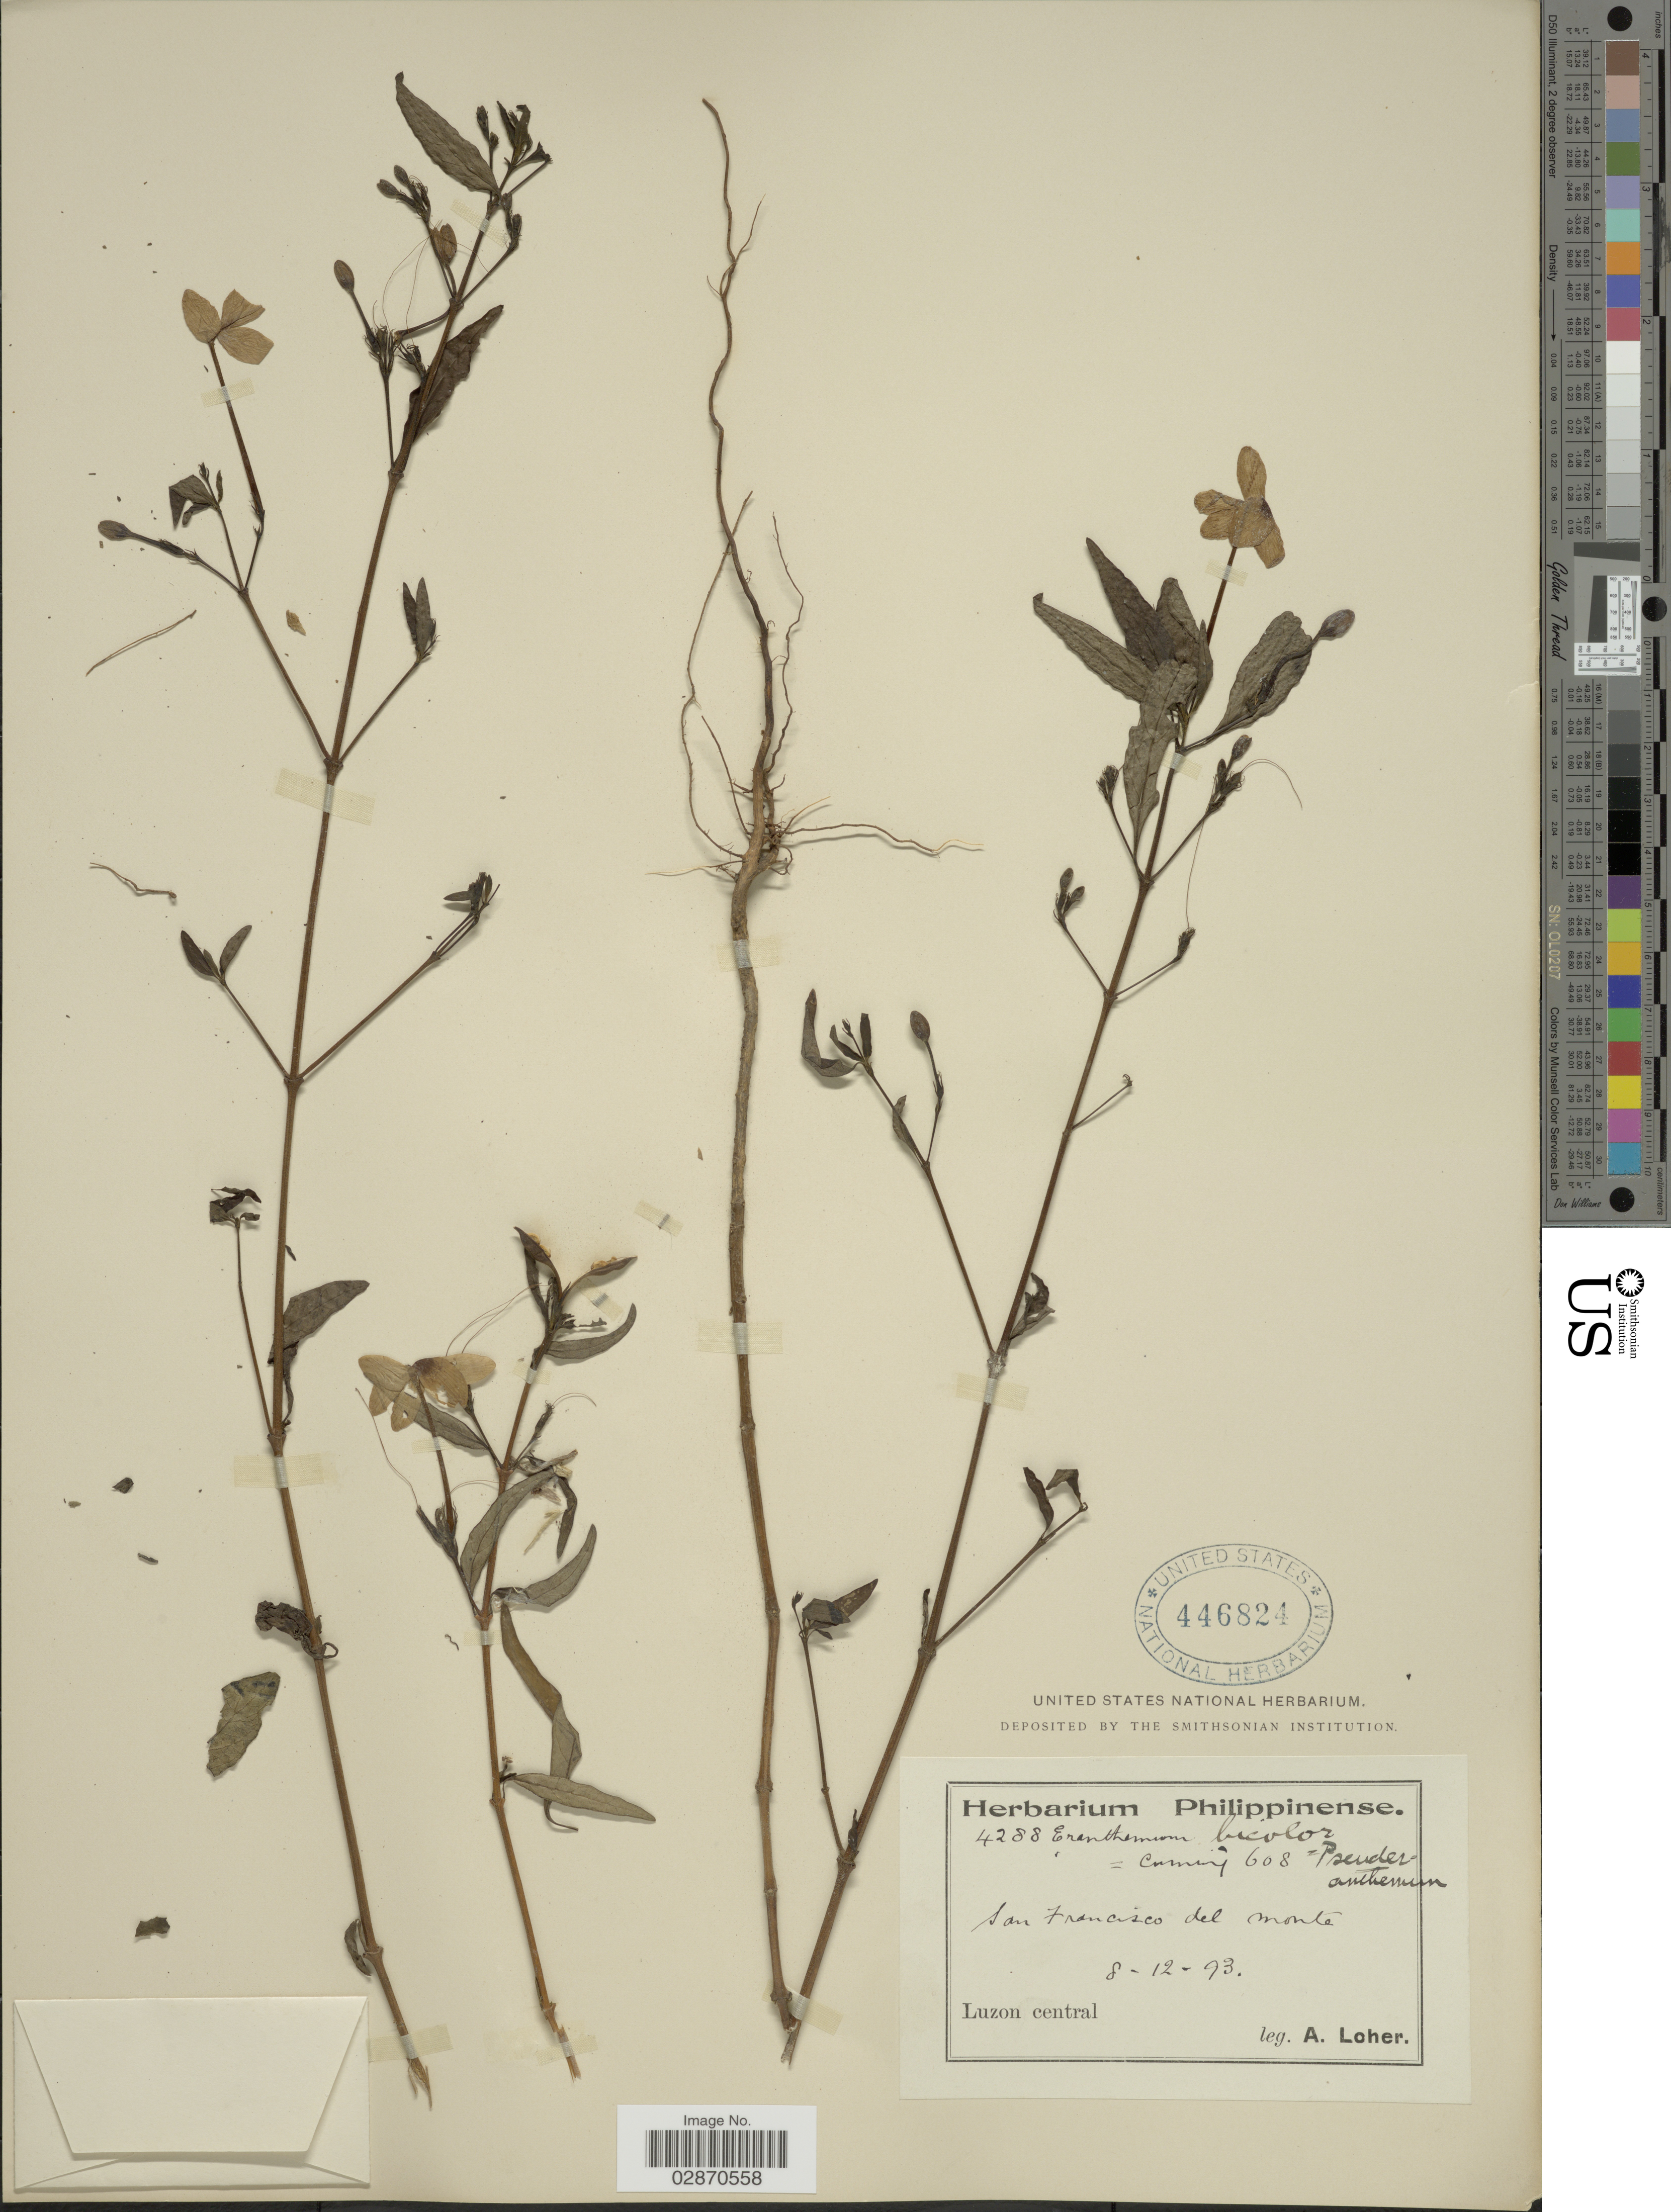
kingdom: Plantae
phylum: Tracheophyta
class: Magnoliopsida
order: Lamiales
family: Acanthaceae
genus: Pseuderanthemum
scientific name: Pseuderanthemum pulchellum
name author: (Andrews) Merr.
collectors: A. Loher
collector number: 4288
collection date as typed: Transcribed d/m/y: 8/12/93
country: Philippines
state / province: Central Luzon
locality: San Francisco del monte. Luzon central.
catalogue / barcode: US 446824